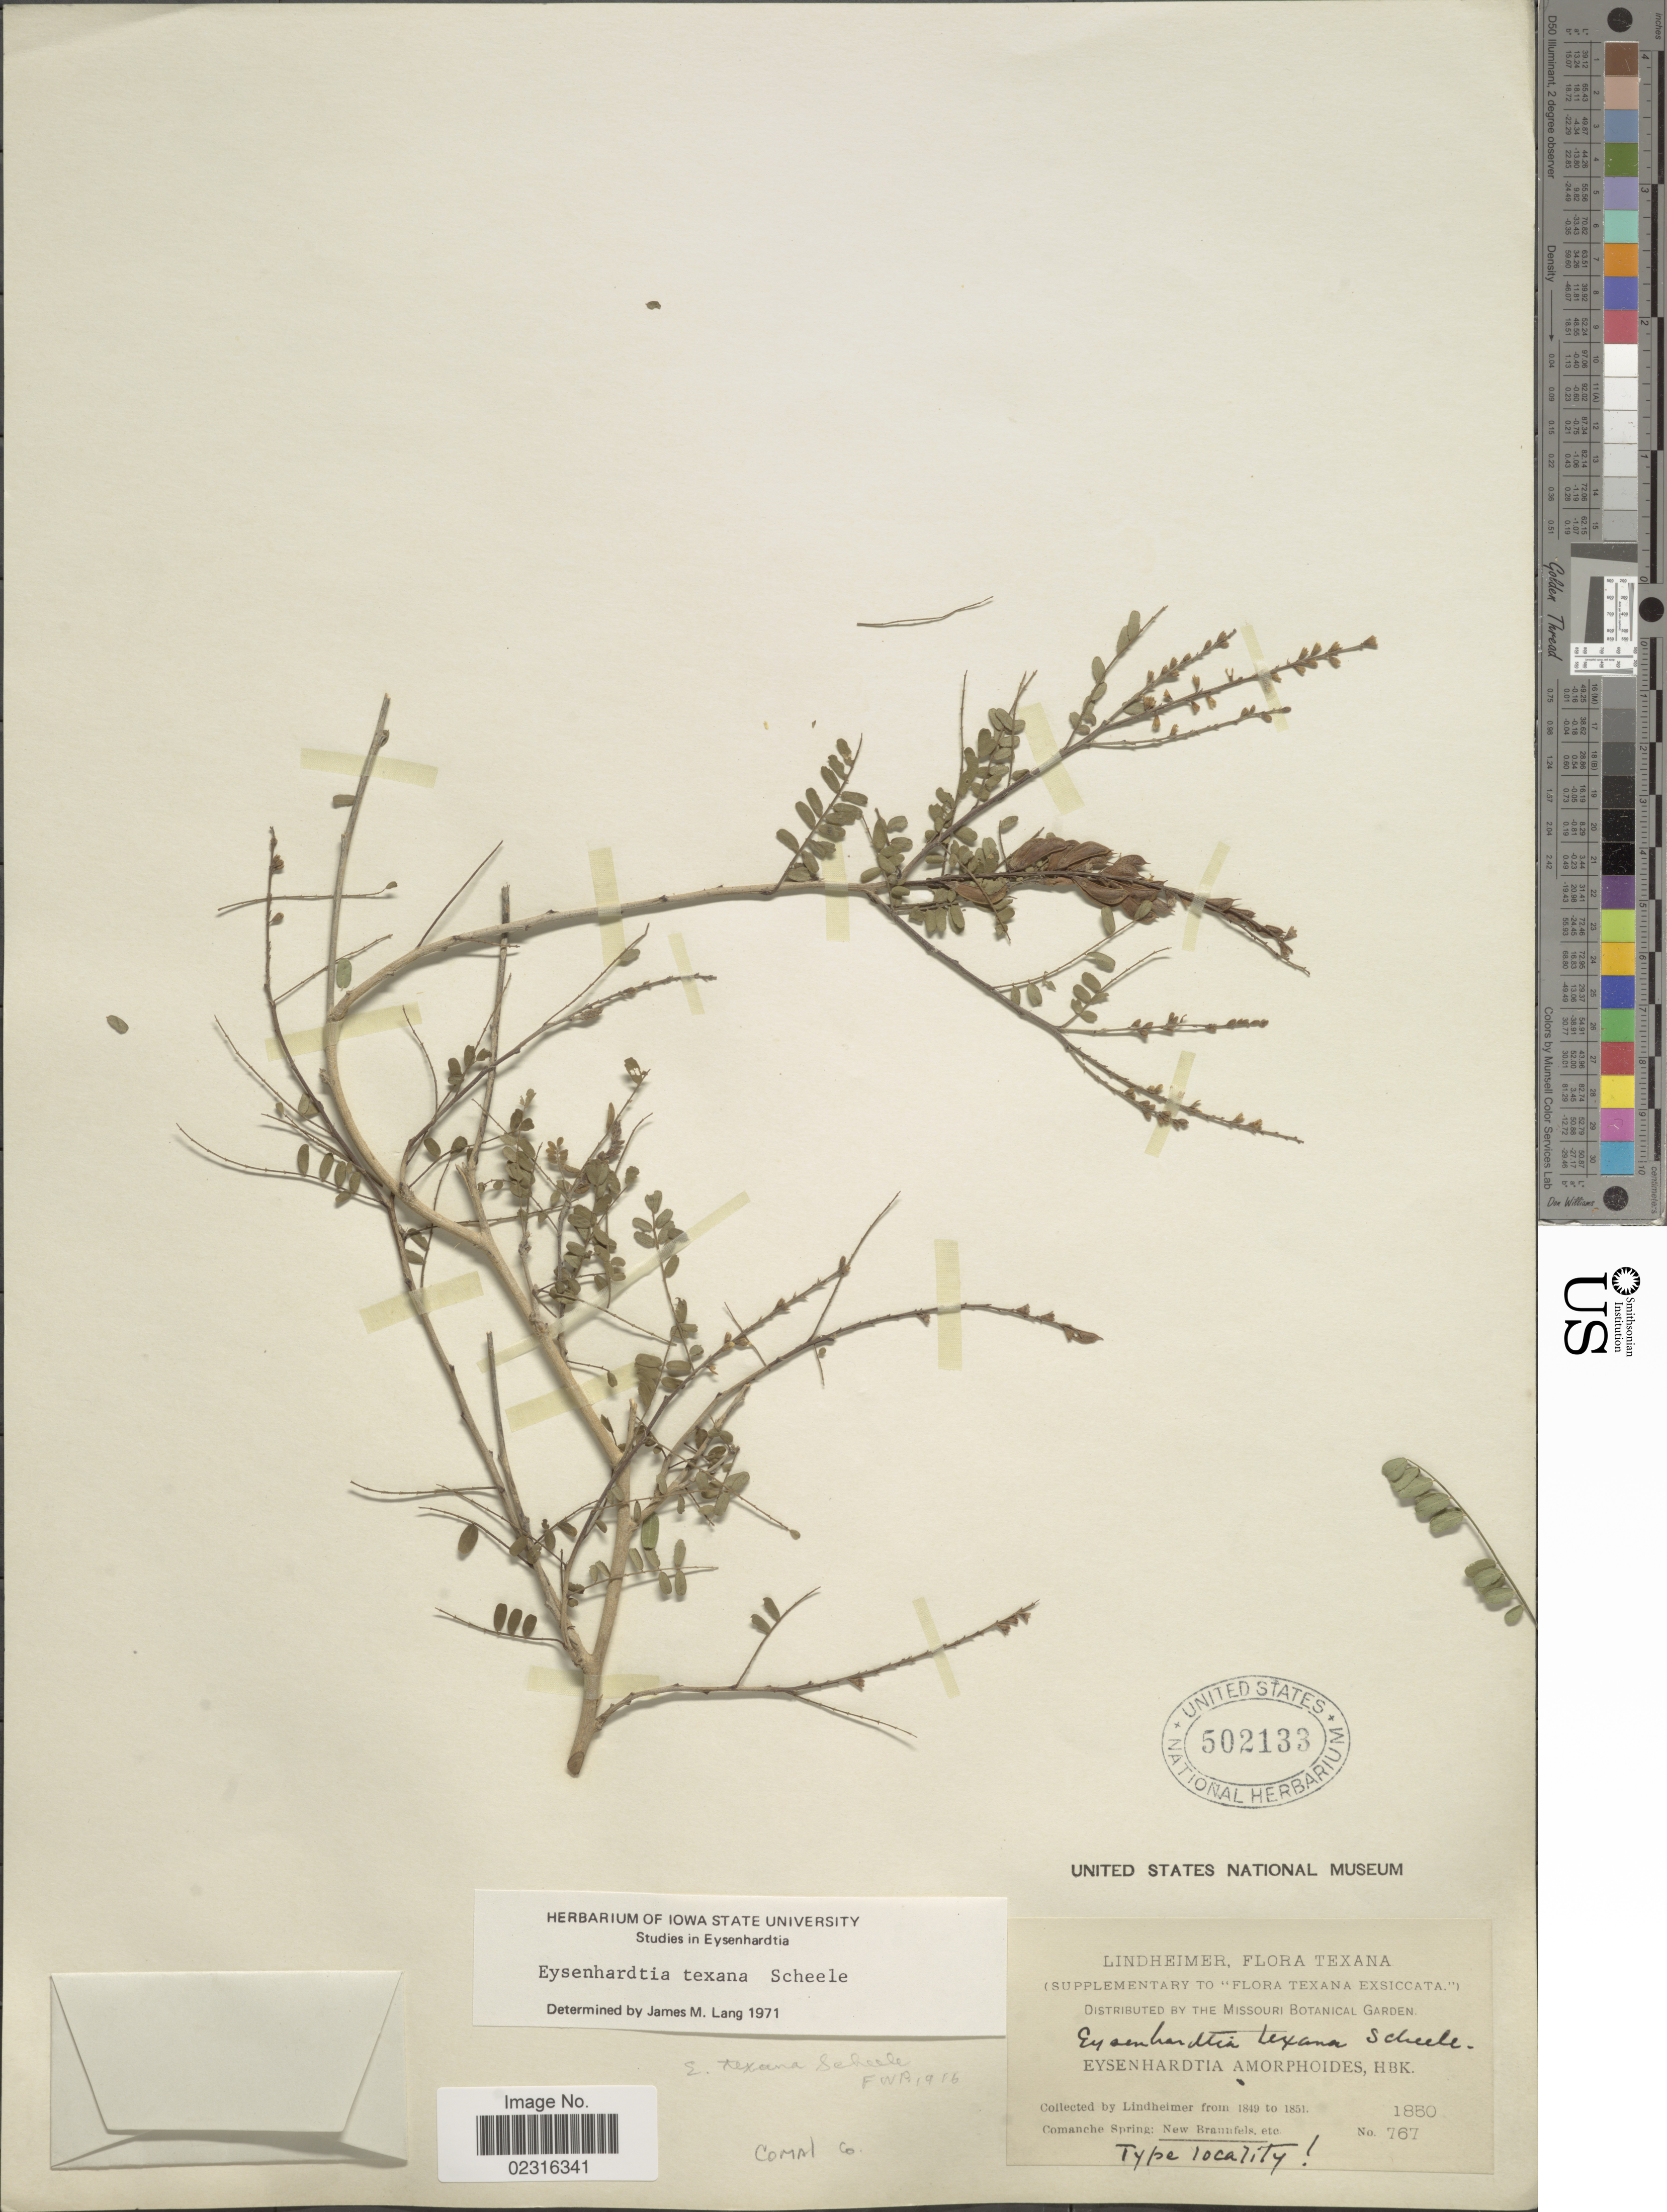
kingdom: Plantae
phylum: Tracheophyta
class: Magnoliopsida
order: Fabales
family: Fabaceae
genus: Eysenhardtia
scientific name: Eysenhardtia texana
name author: Scheele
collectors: -. Lindheimer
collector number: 767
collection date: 1850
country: United States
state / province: Texas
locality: Texana, Comanche Spring: New Braunfels, etc., type locality.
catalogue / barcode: US 502133